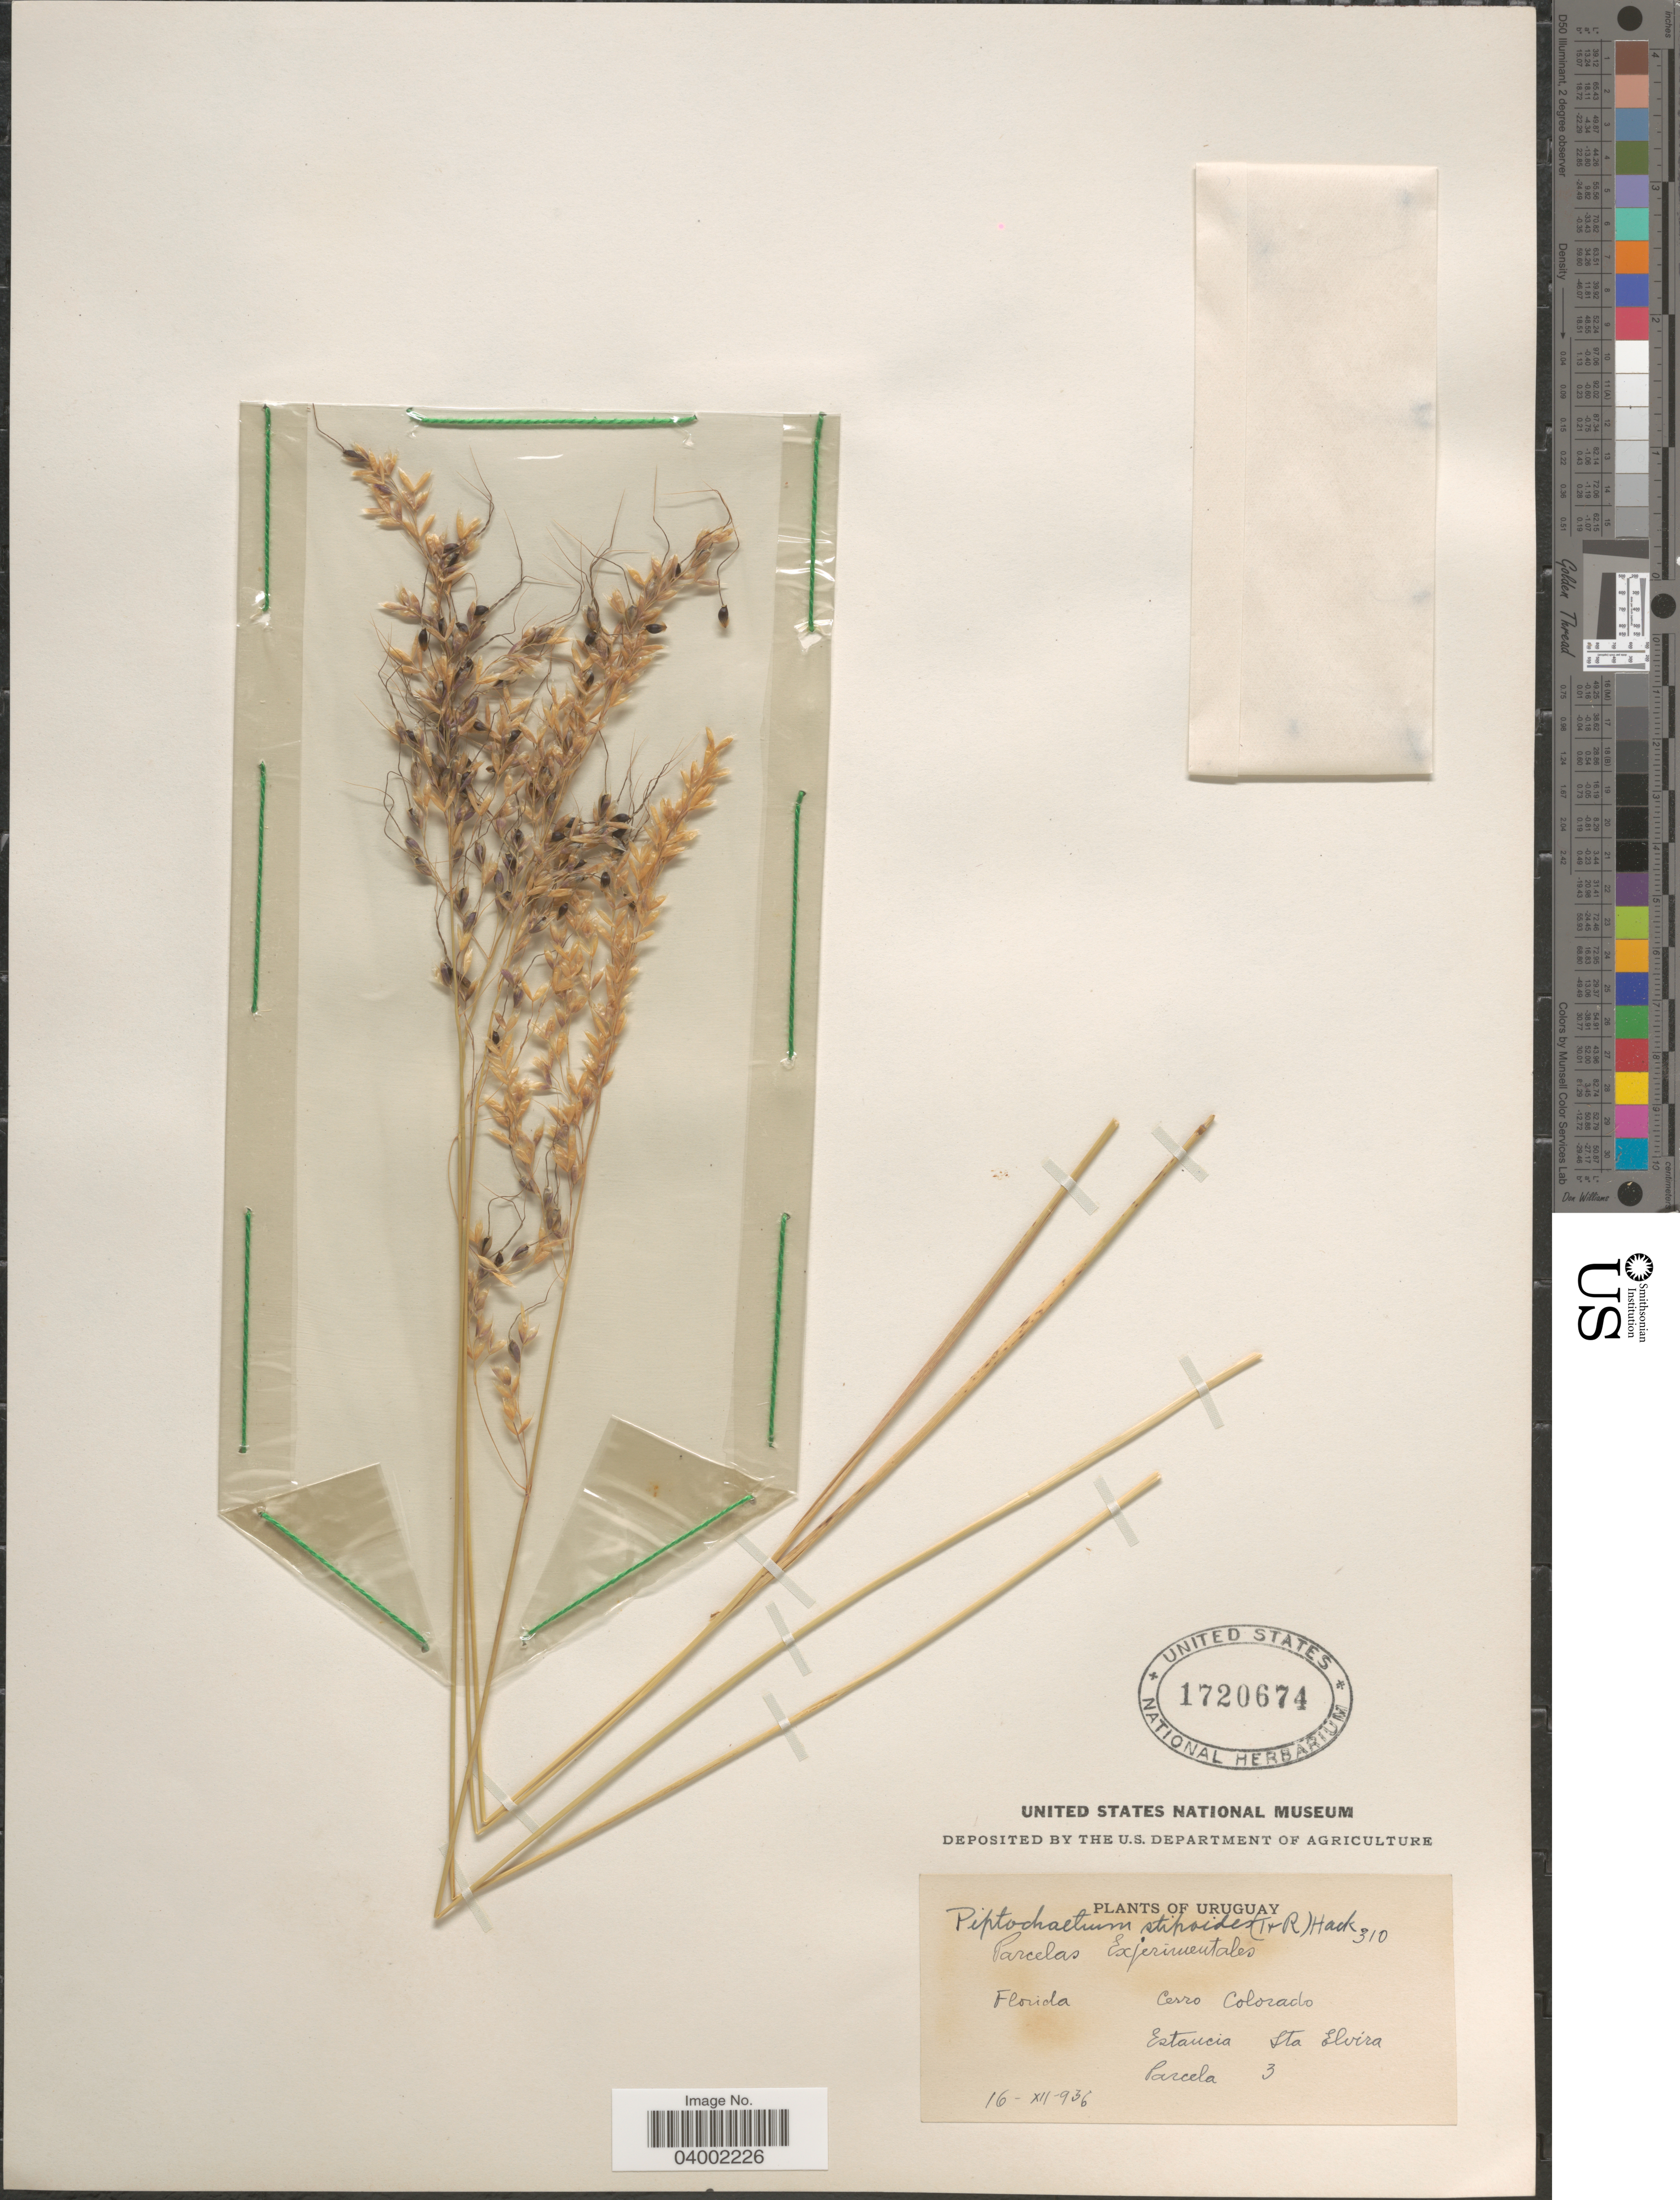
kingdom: Plantae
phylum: Tracheophyta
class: Liliopsida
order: Poales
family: Poaceae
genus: Piptochaetium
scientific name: Piptochaetium stipoides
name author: (Trin. & Rupr.) Hack. & Arechav.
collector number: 310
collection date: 1936-12-16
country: Uruguay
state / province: Florida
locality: Parcelas Experimentales. Cerro Colorado. Estancia Sta Elvira. Parcela 3.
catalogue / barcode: US 1720674